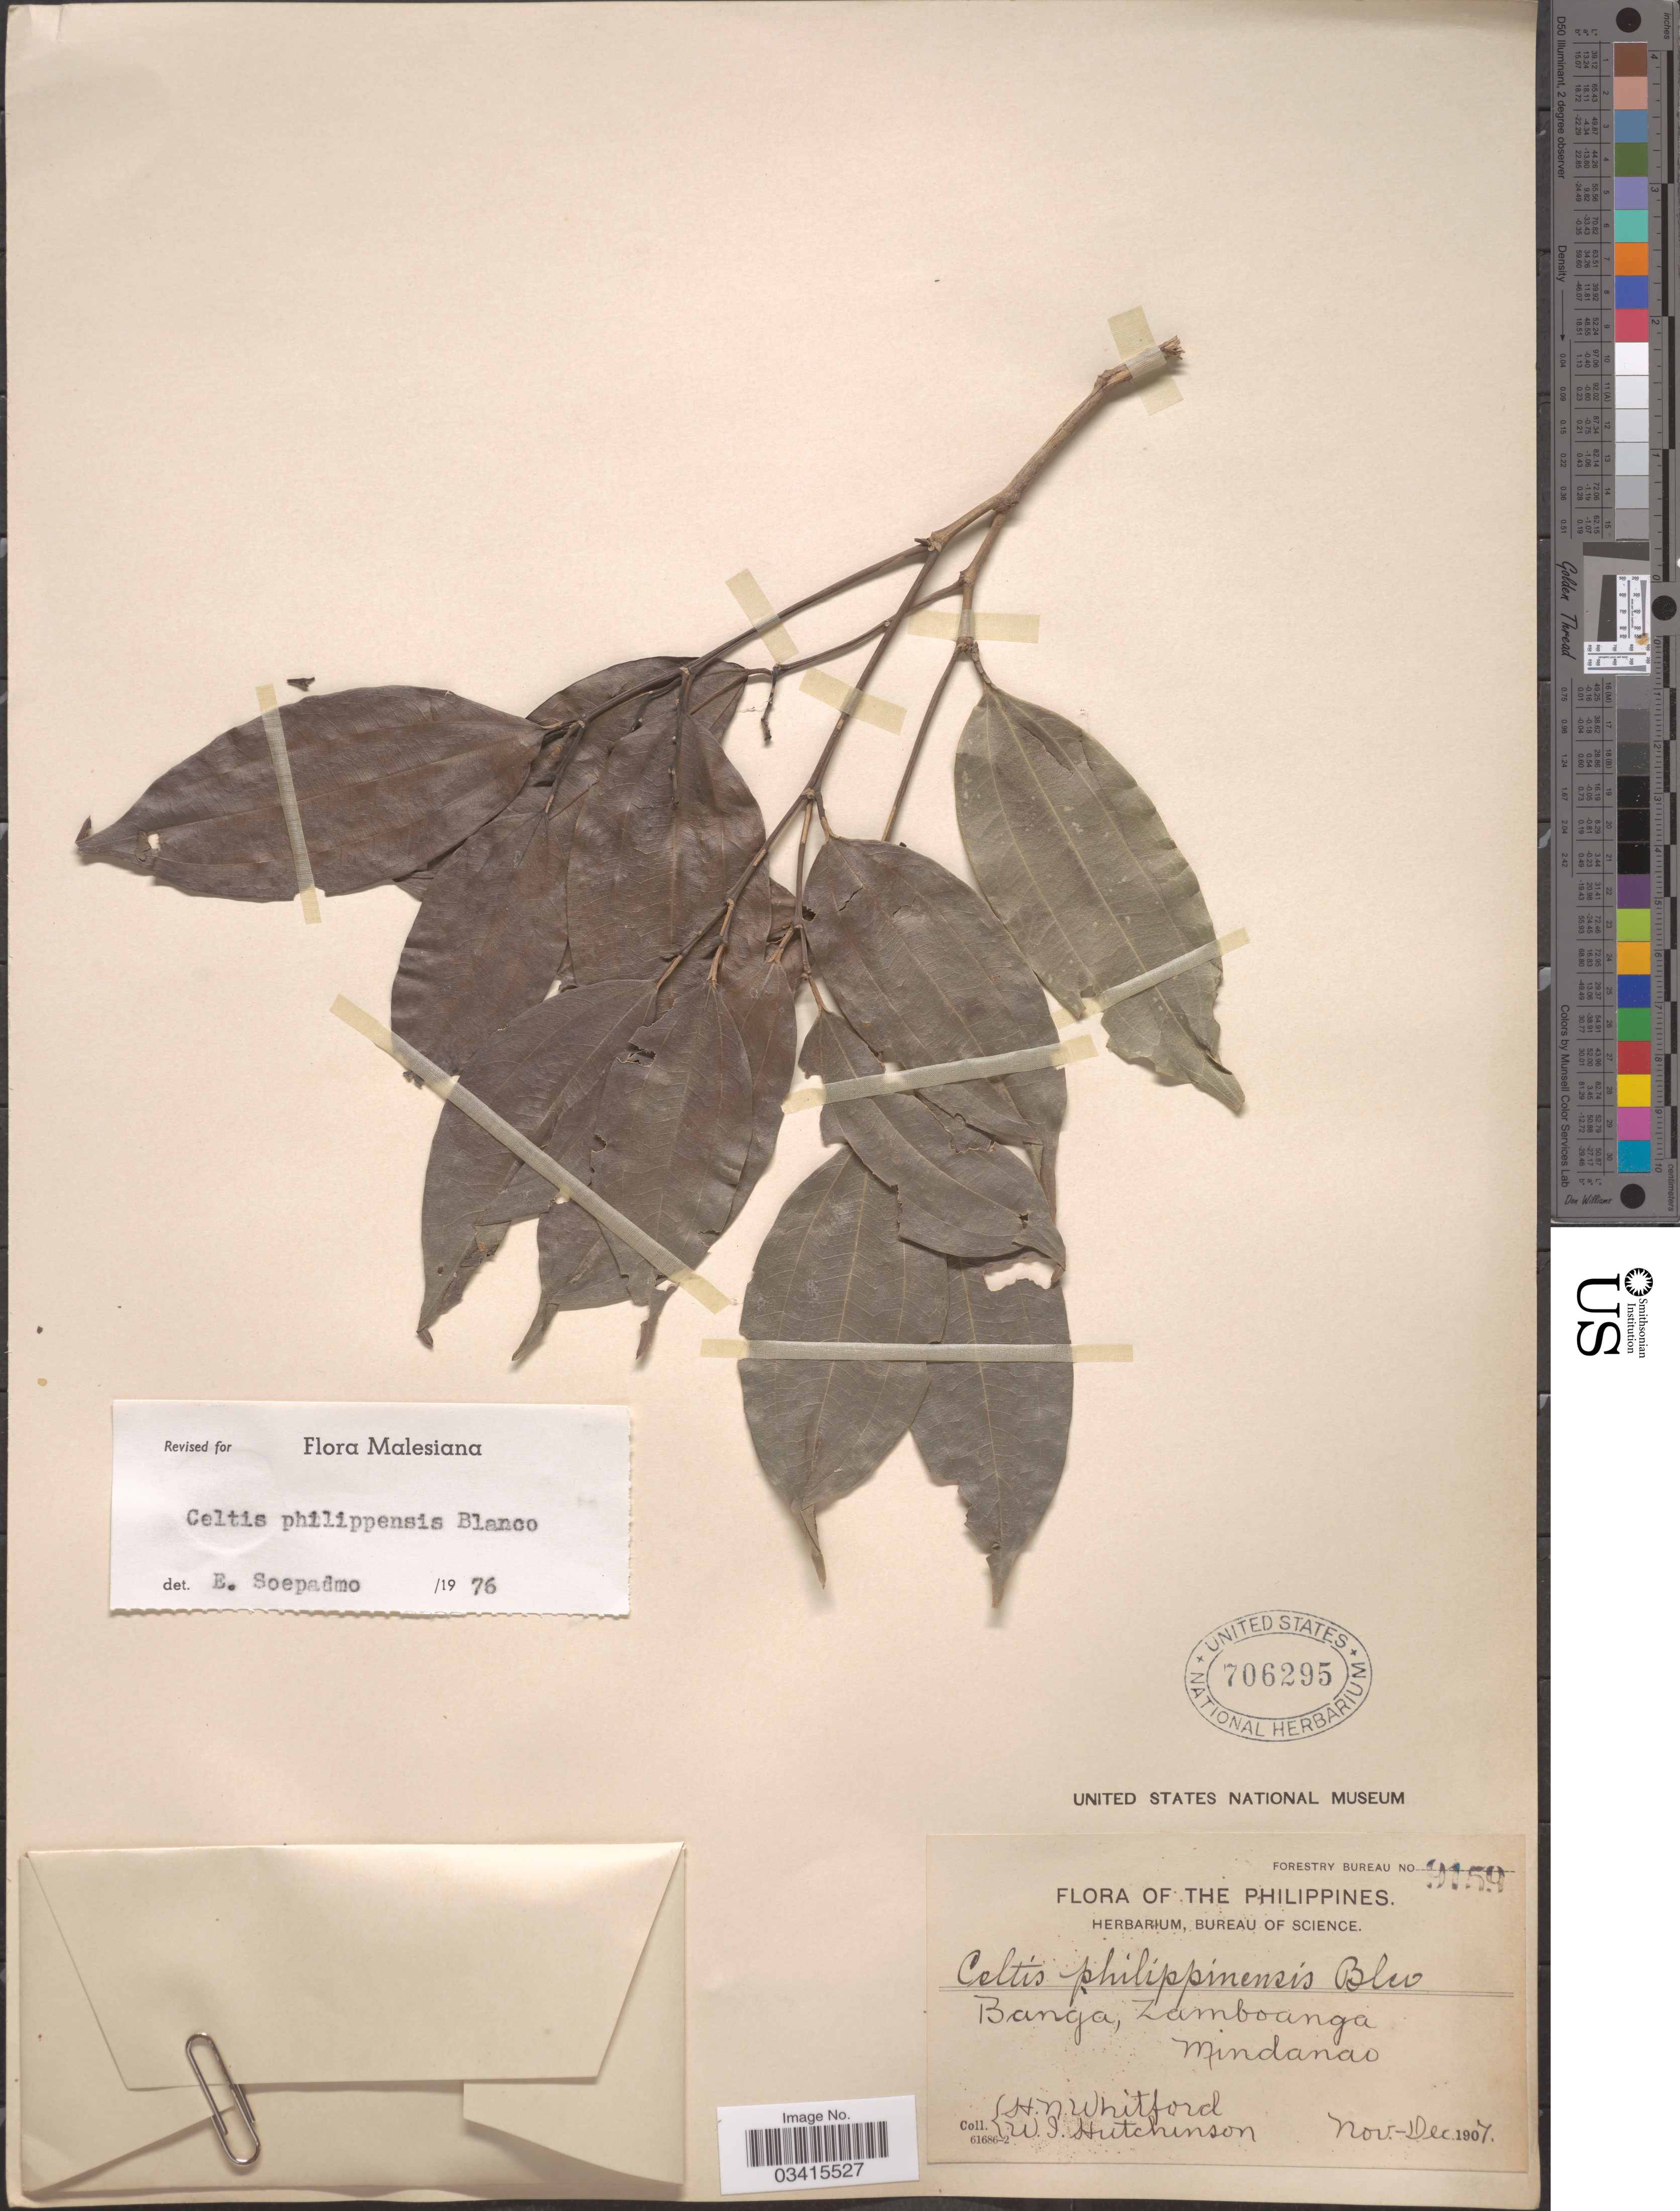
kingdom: Plantae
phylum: Tracheophyta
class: Magnoliopsida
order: Rosales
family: Cannabaceae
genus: Celtis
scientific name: Celtis philippensis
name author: Blanco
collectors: H. N. Whitford & W. I. Hutchinson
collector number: Forestry Bureau 9159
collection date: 1907-11/1907-12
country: Philippines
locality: Banga, Zamboanga, Mindanao.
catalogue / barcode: US 706295